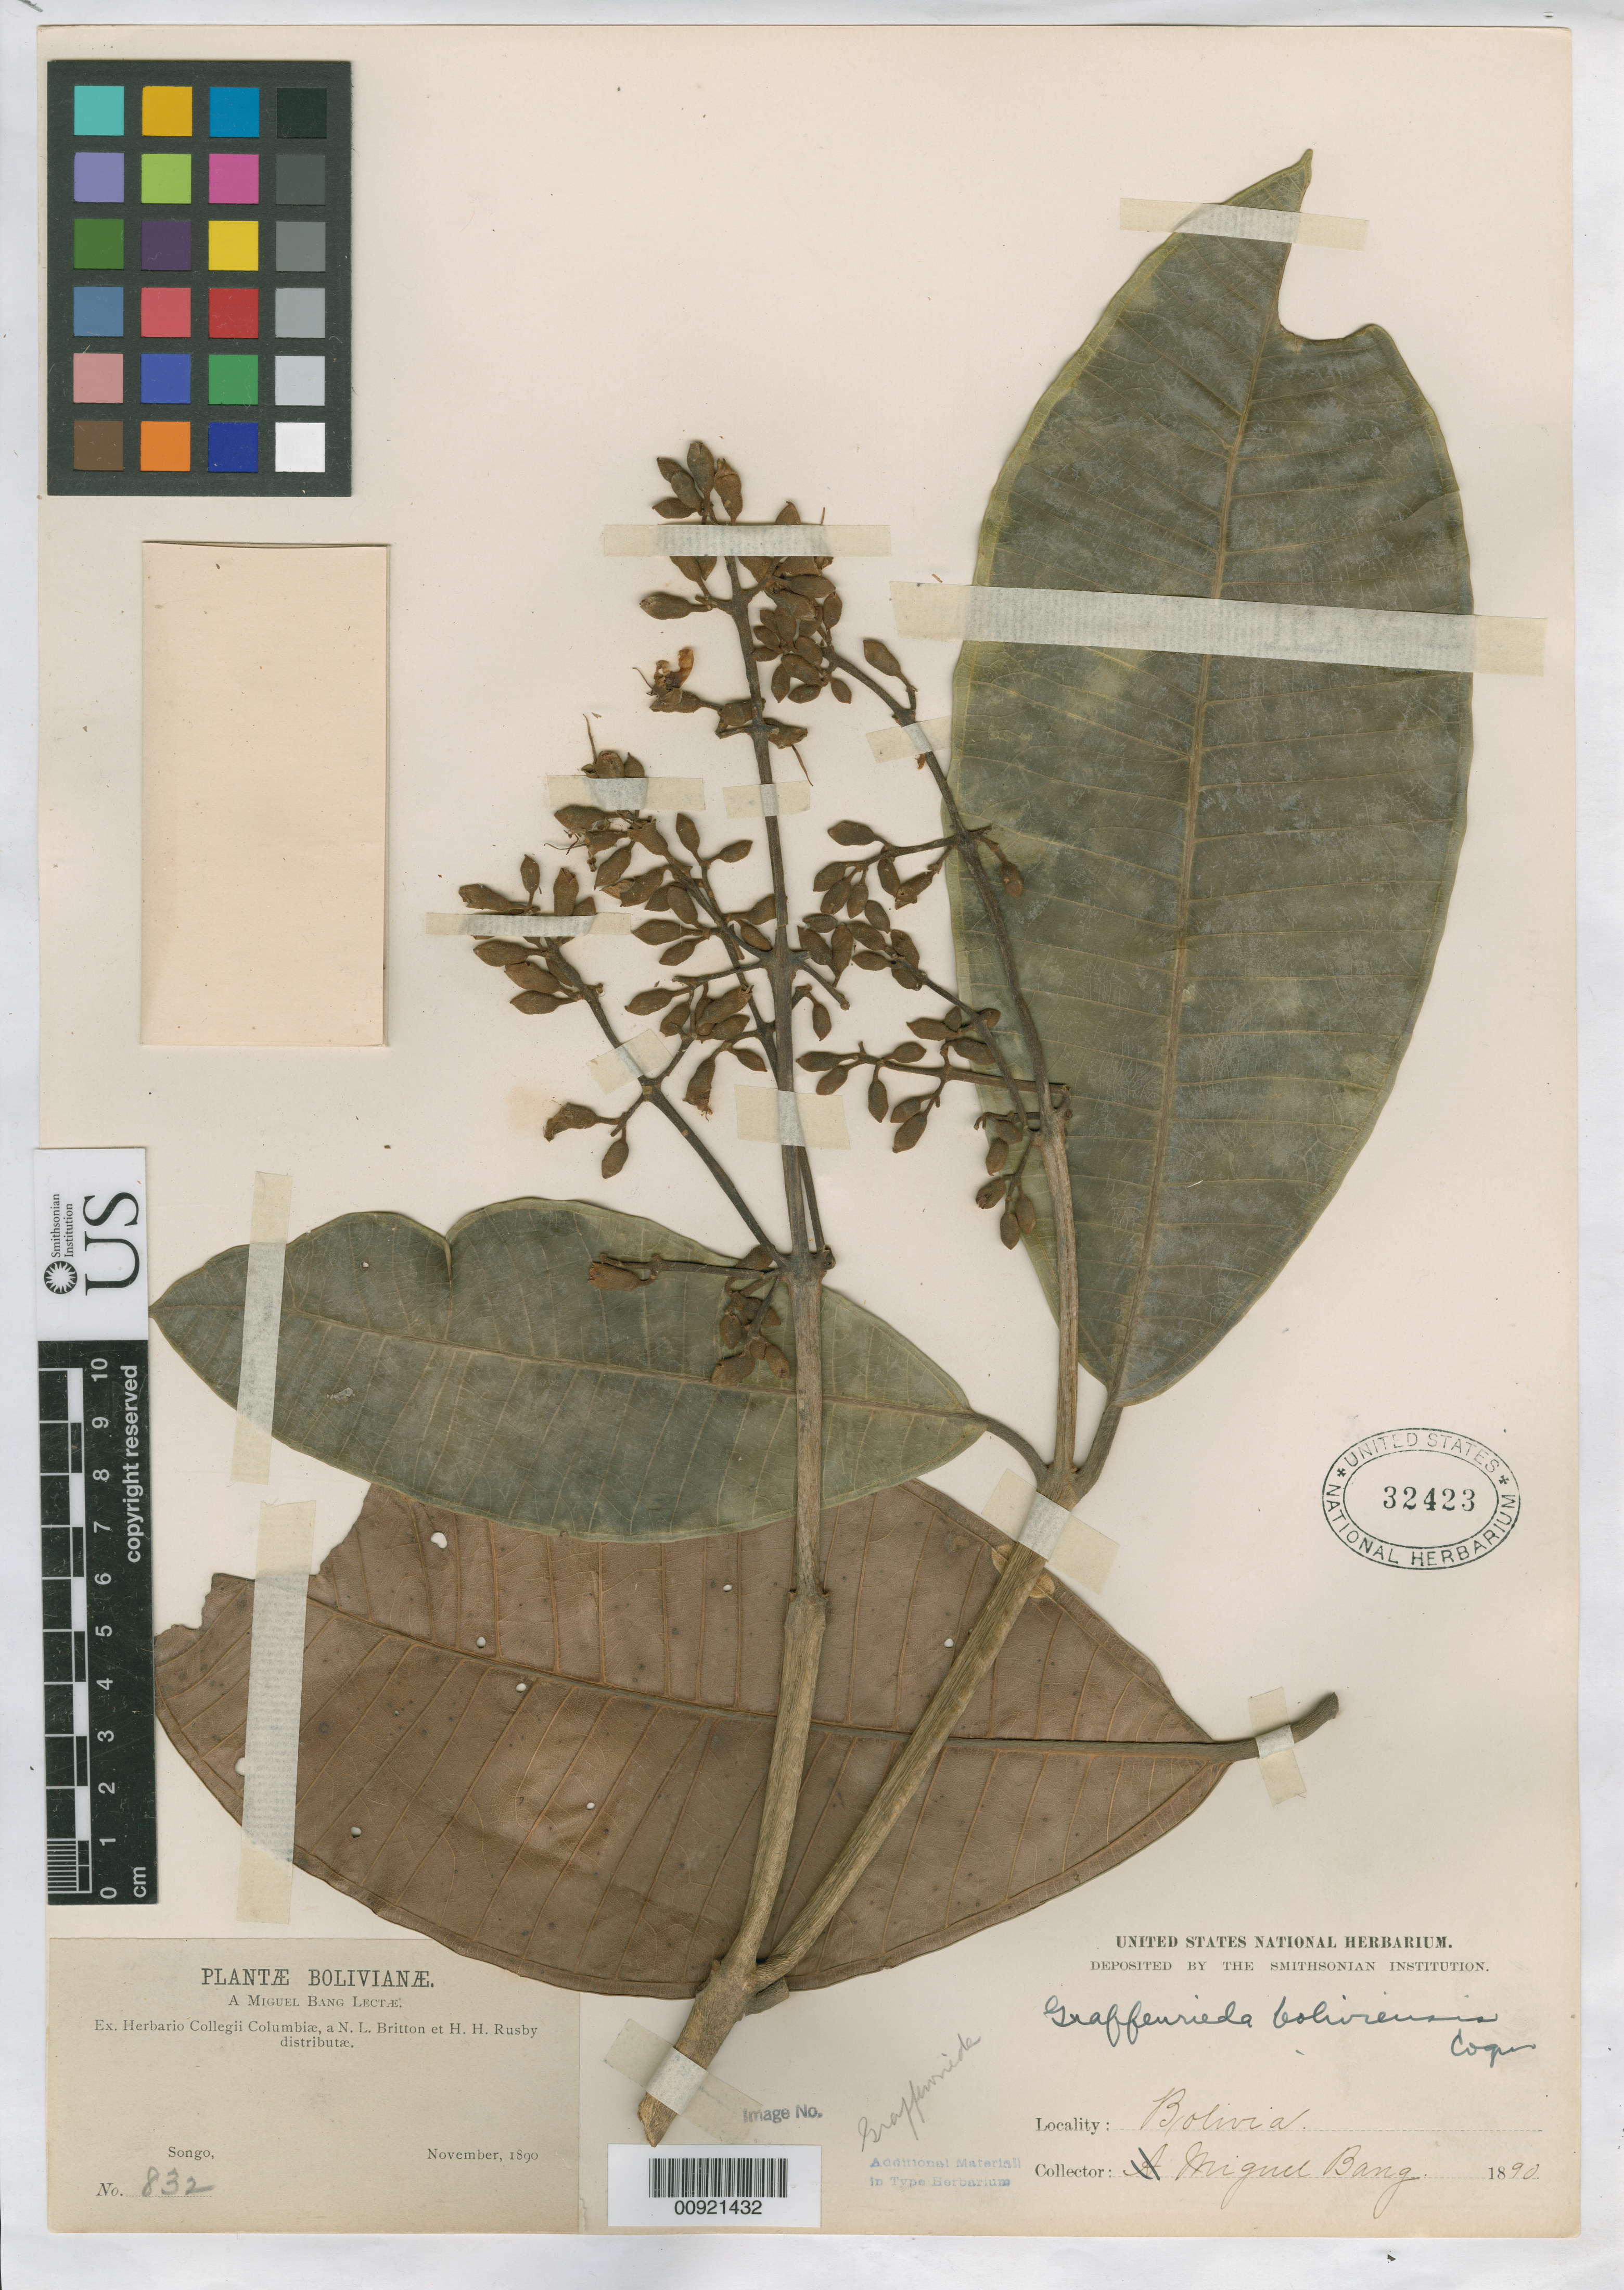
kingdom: Plantae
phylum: Tracheophyta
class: Magnoliopsida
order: Myrtales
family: Melastomataceae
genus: Graffenrieda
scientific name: Graffenrieda boliviensis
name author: Cogn.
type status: Isotype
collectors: M. Bang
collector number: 832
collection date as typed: Nov 1890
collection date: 1890-11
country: Bolivia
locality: Songo.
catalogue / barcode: US 32423